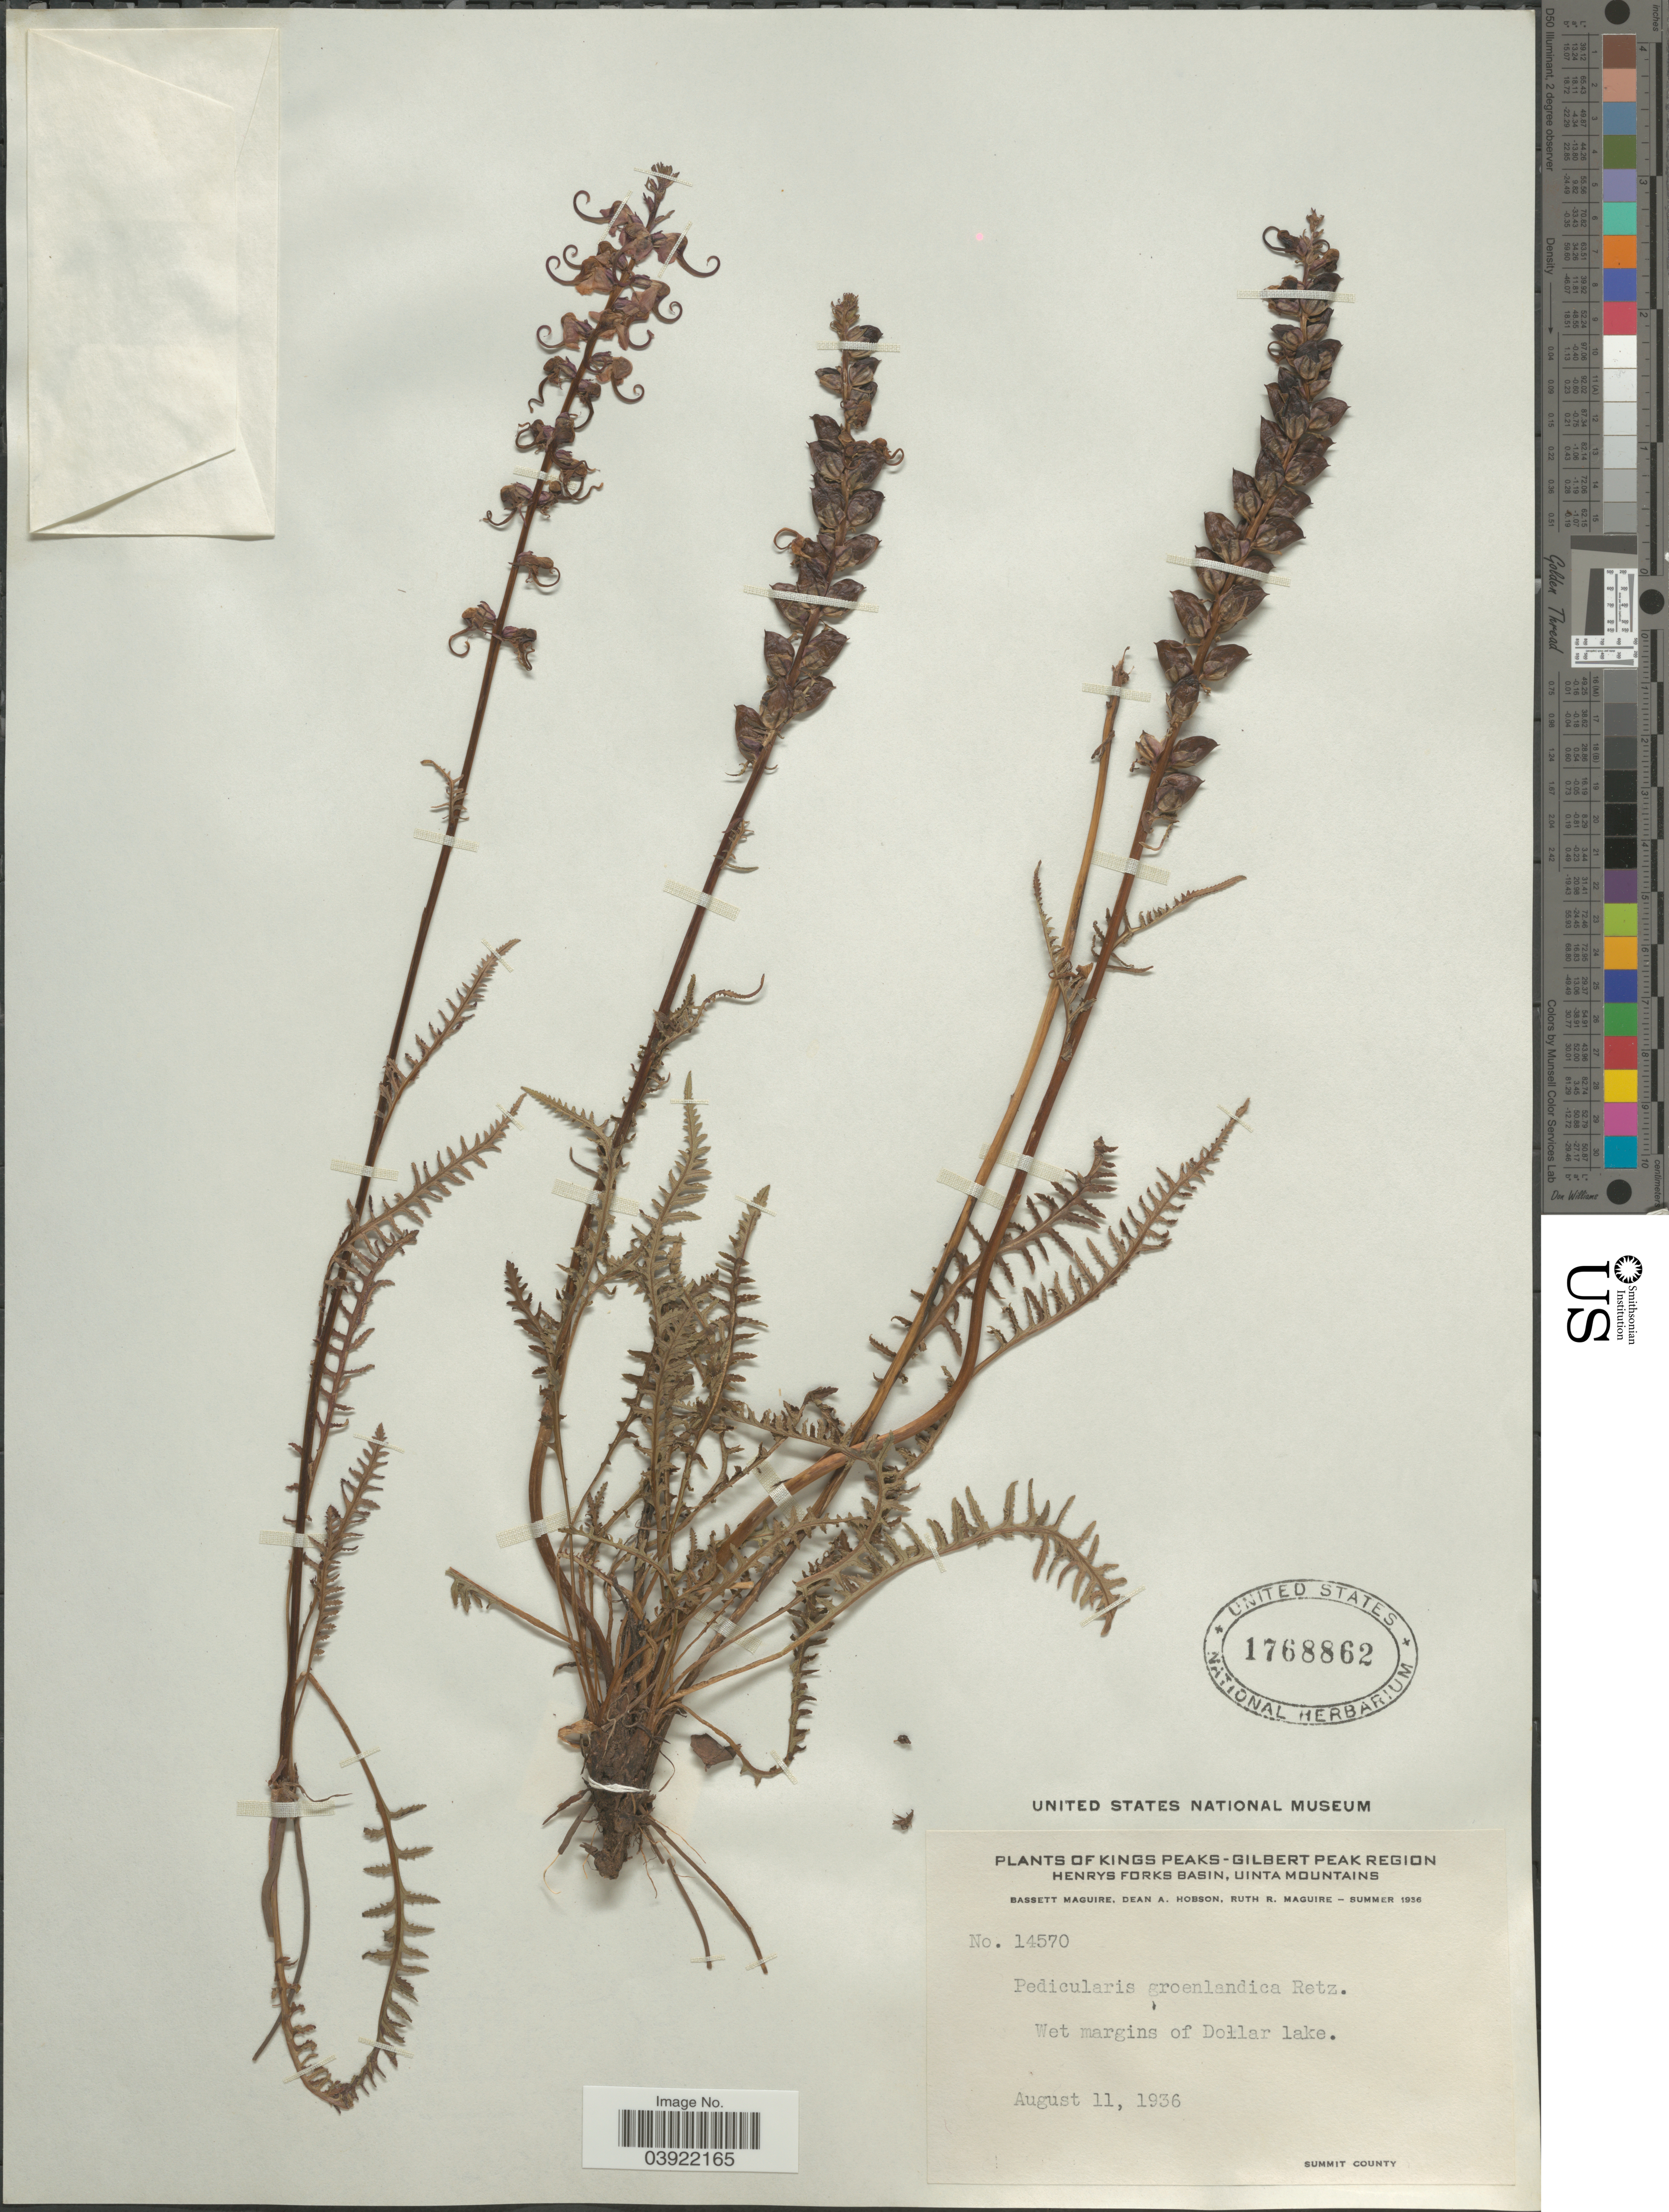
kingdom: Plantae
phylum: Tracheophyta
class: Magnoliopsida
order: Lamiales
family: Orobanchaceae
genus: Pedicularis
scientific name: Pedicularis groenlandica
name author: Retz.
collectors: B. Maguire, D. Hobson & R. R. Maguire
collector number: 14570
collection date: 1936-08-11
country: United States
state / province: Utah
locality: Kings Peaks - Gilbert Peak Region. Henrys Forks Basin, Uinta Mountains. Wet margins of Dollar Lake. Summit County.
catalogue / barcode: US 1768862